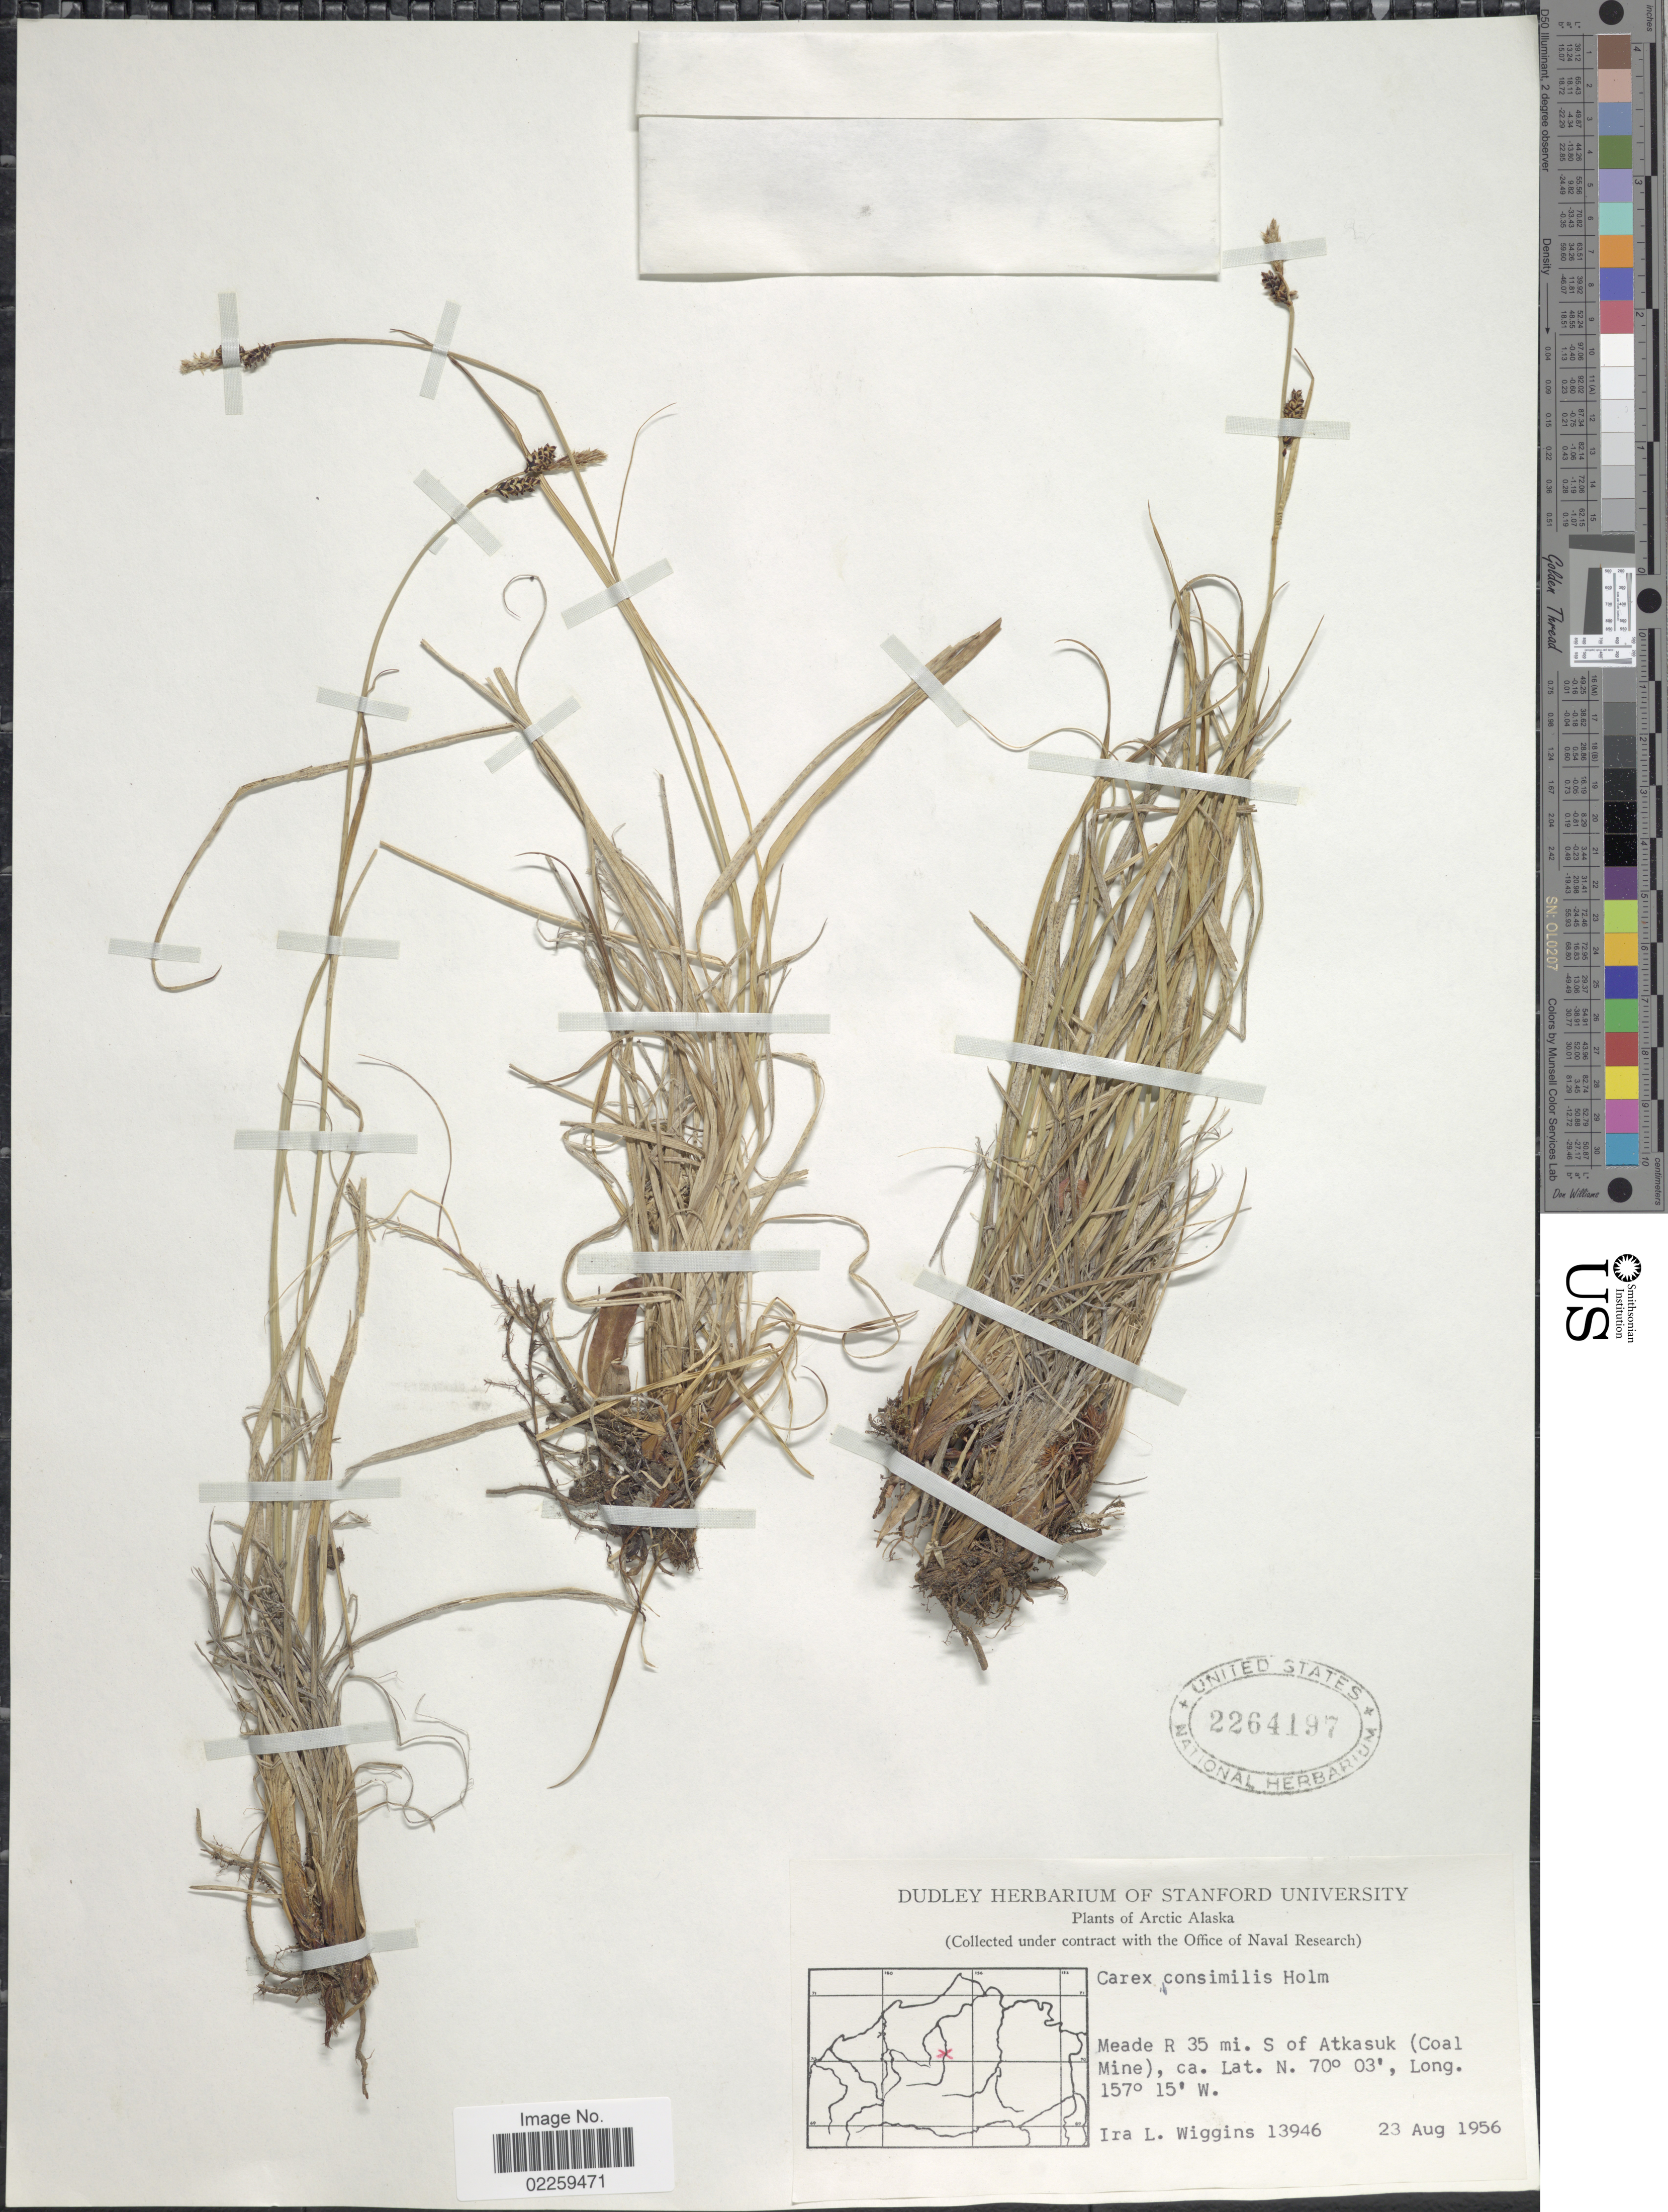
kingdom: Plantae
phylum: Tracheophyta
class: Liliopsida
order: Poales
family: Cyperaceae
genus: Carex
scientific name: Carex bigelowii subsp. lugens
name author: (Holm) T.V. Egorova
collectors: I. L. Wiggins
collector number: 13946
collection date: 1956-08-23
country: United States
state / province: Alaska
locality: Arctic Alaska, Meade R 35 mi. S of Atkasuk (Coal Mine).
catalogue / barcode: US 2264197